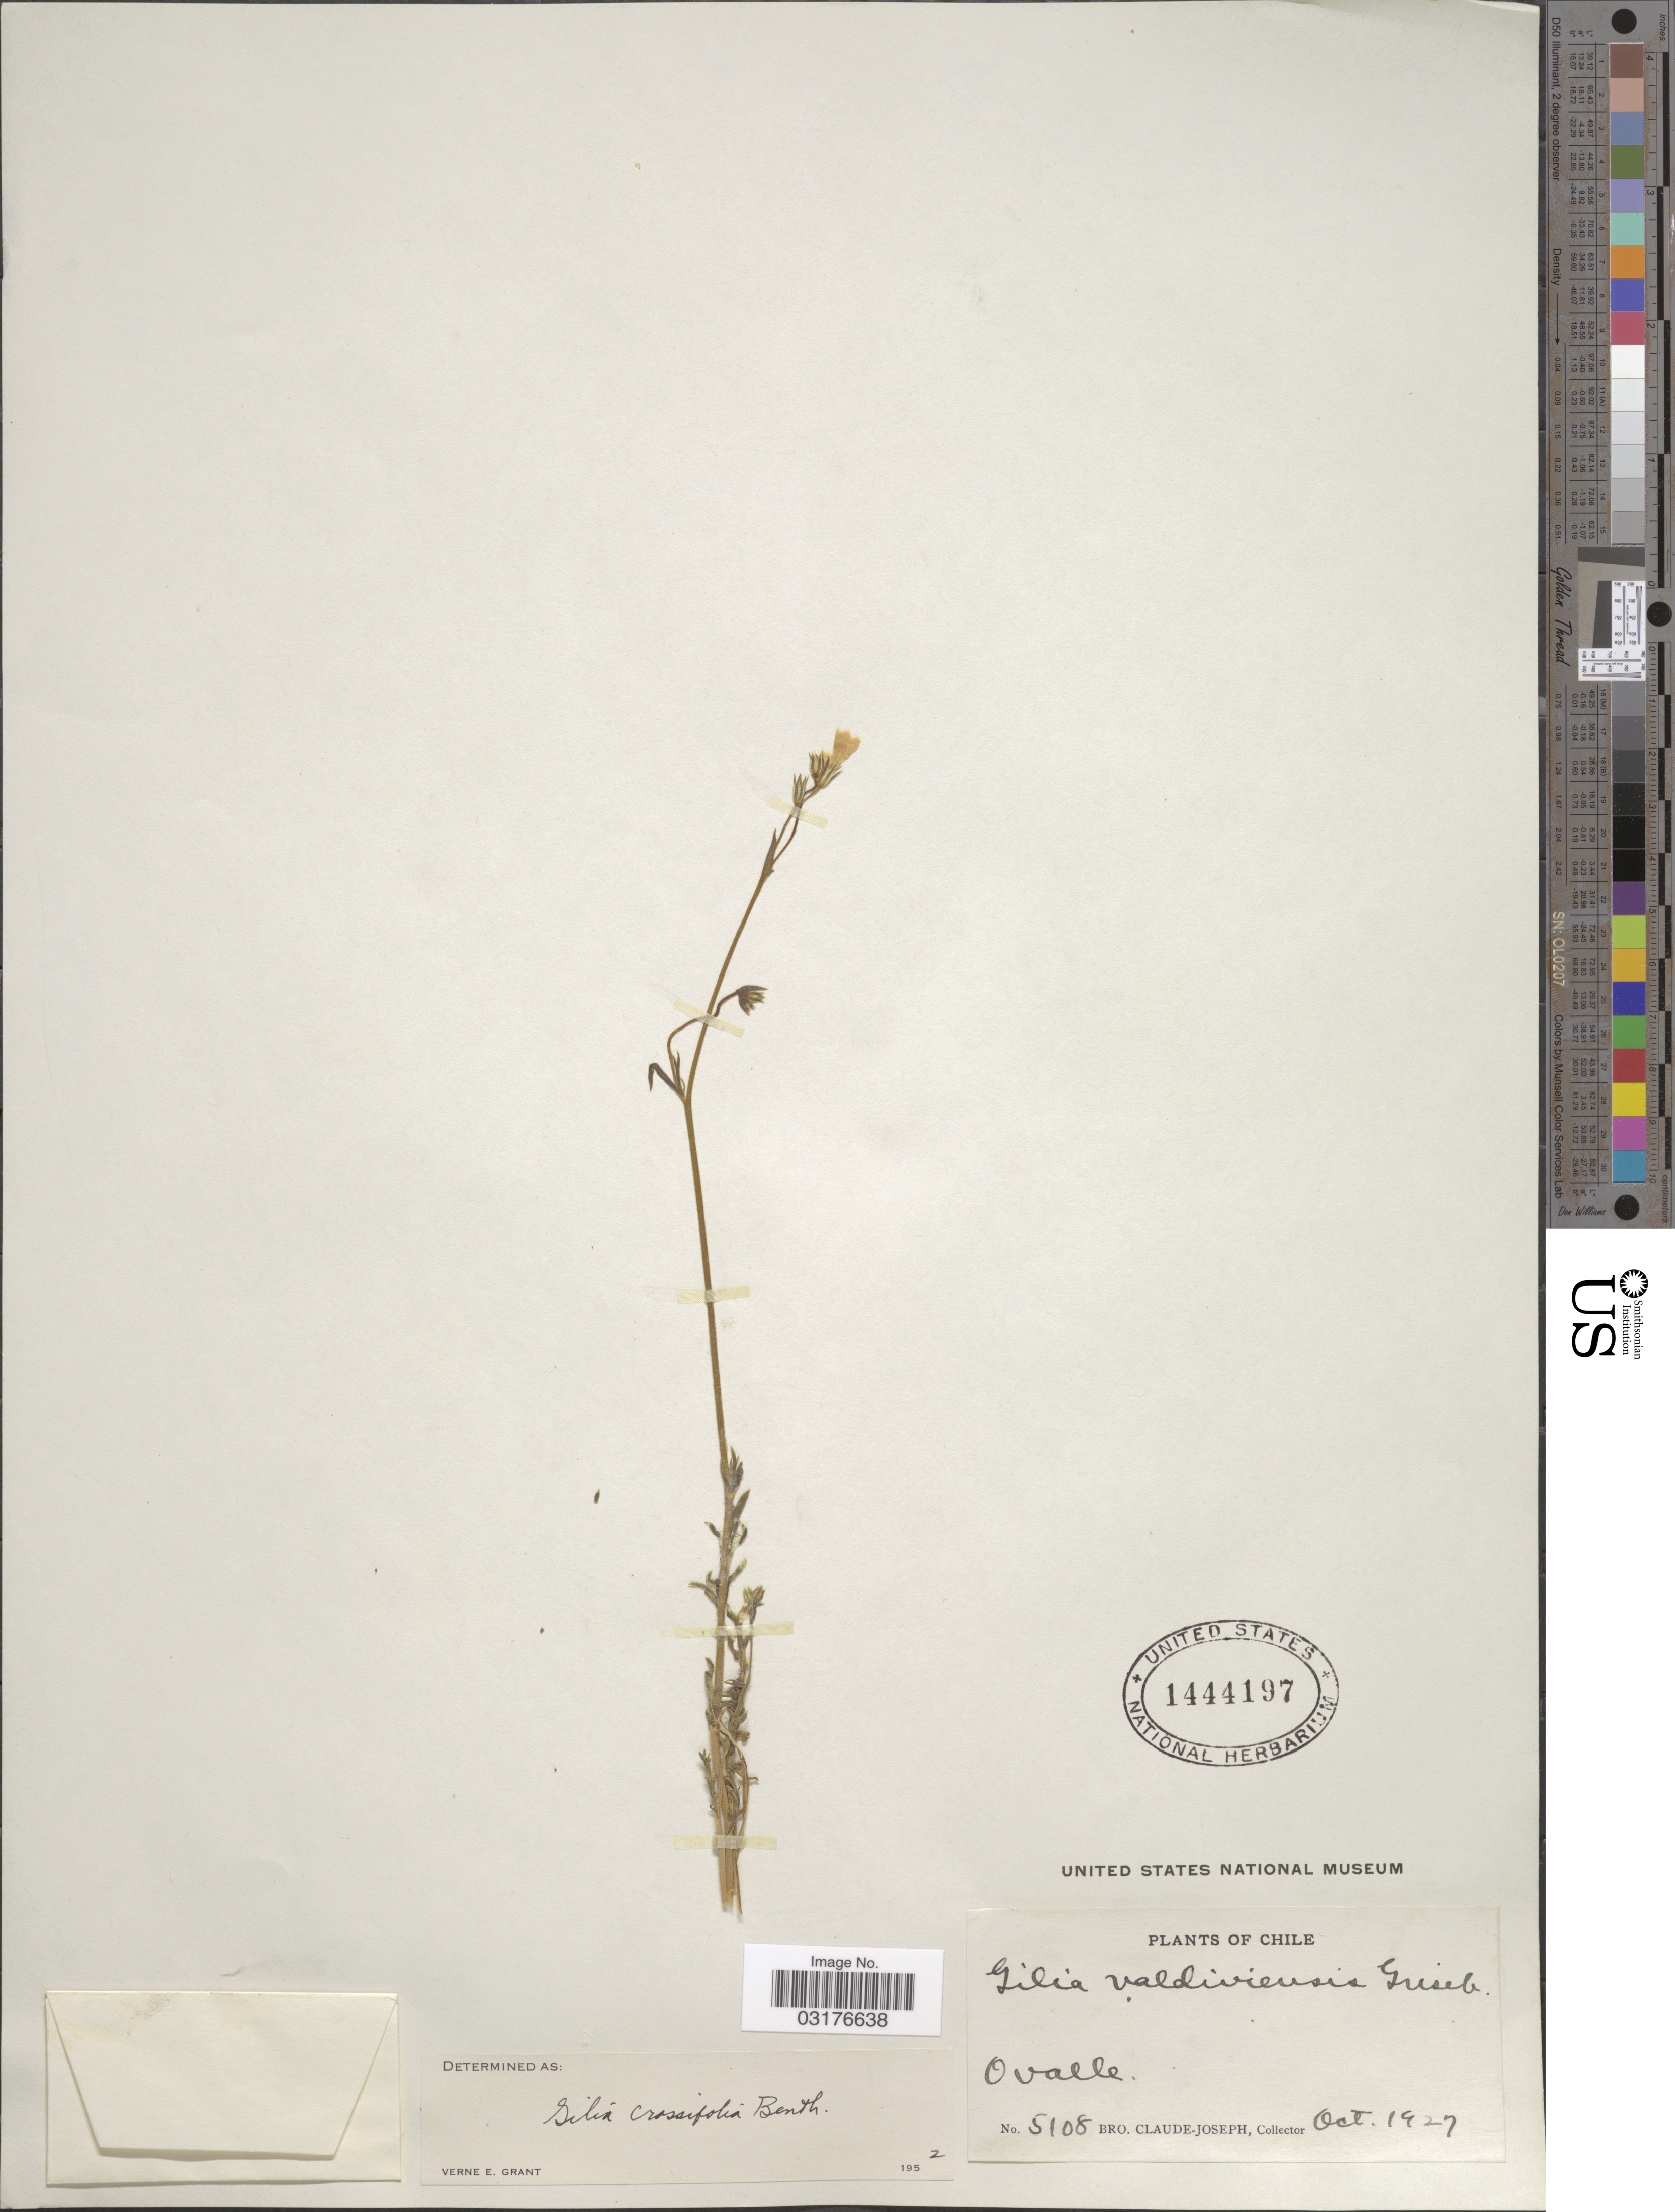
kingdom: Plantae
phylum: Tracheophyta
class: Magnoliopsida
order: Ericales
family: Polemoniaceae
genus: Gilia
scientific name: Gilia crassifolia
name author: Benth.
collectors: Bro. Claude-Joseph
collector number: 5108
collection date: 1927-10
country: Chile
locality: Ovalle.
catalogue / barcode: US 1444197